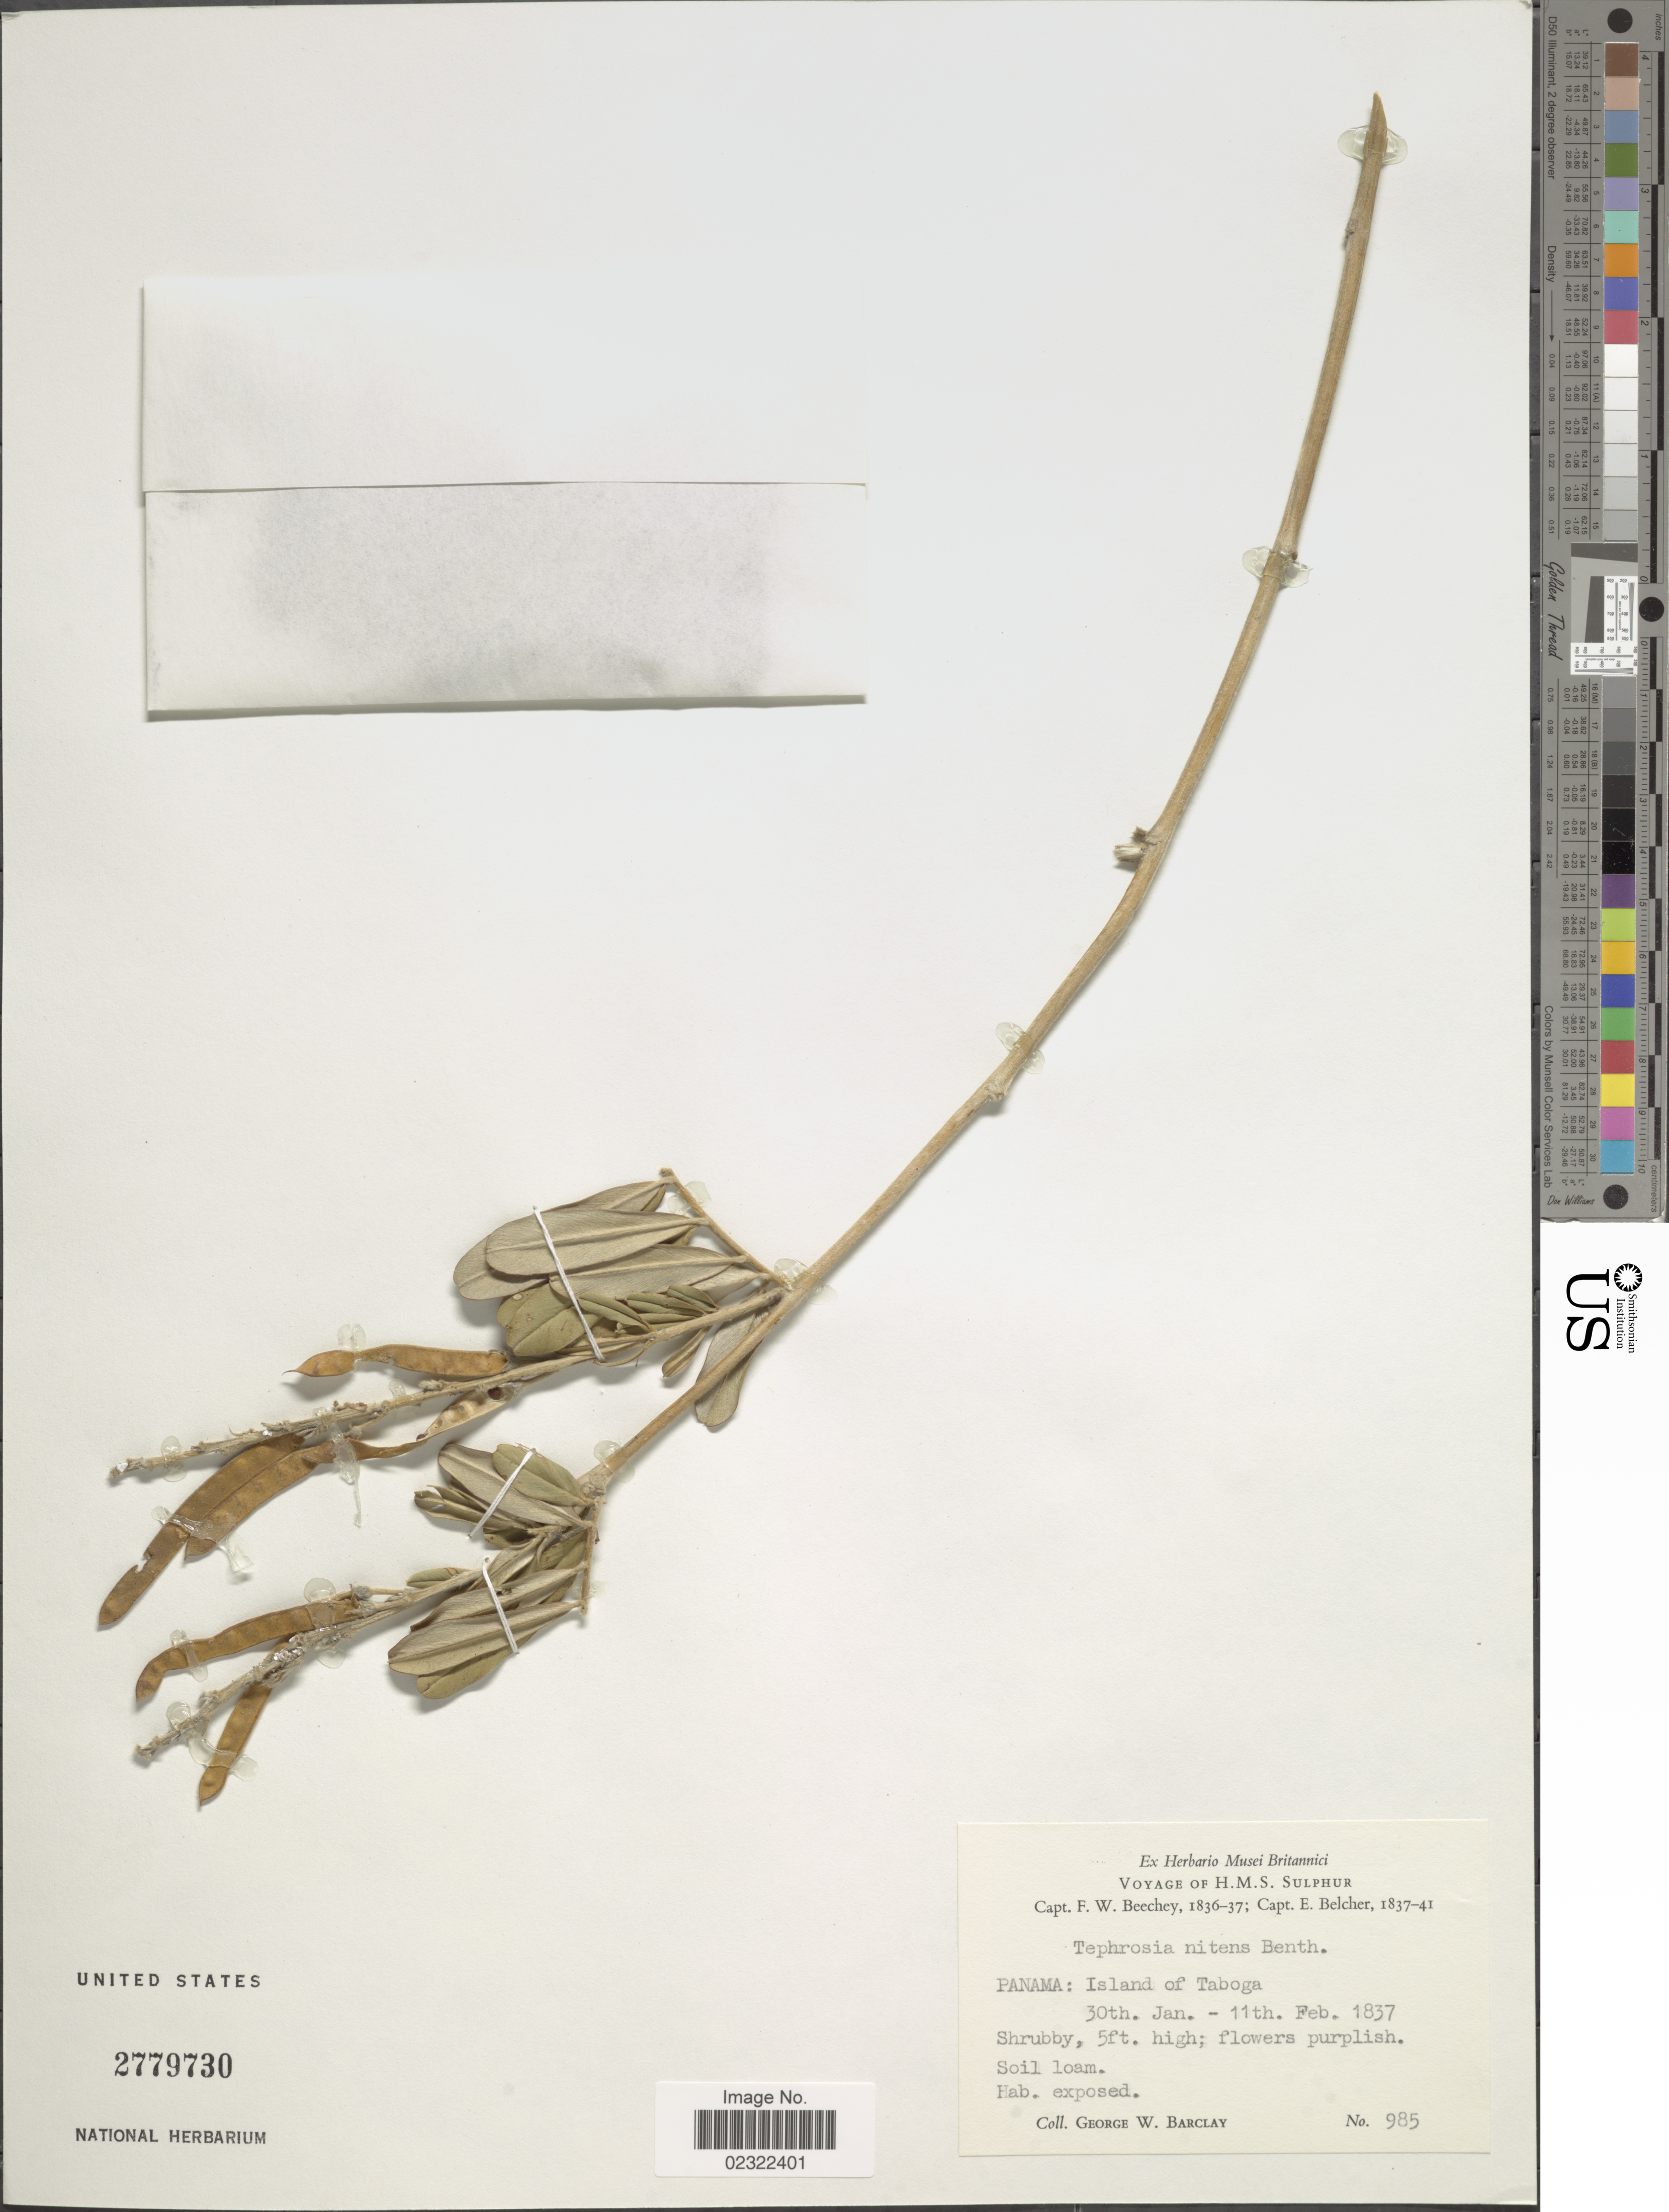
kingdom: Plantae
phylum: Tracheophyta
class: Magnoliopsida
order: Fabales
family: Fabaceae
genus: Tephrosia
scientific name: Tephrosia nitens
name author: Benth.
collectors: G. W. Barclay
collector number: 985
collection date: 1837-01-30/1837-02-11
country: Panama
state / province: Panamá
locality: Panama: Island of Taboga.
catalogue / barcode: US 2779730